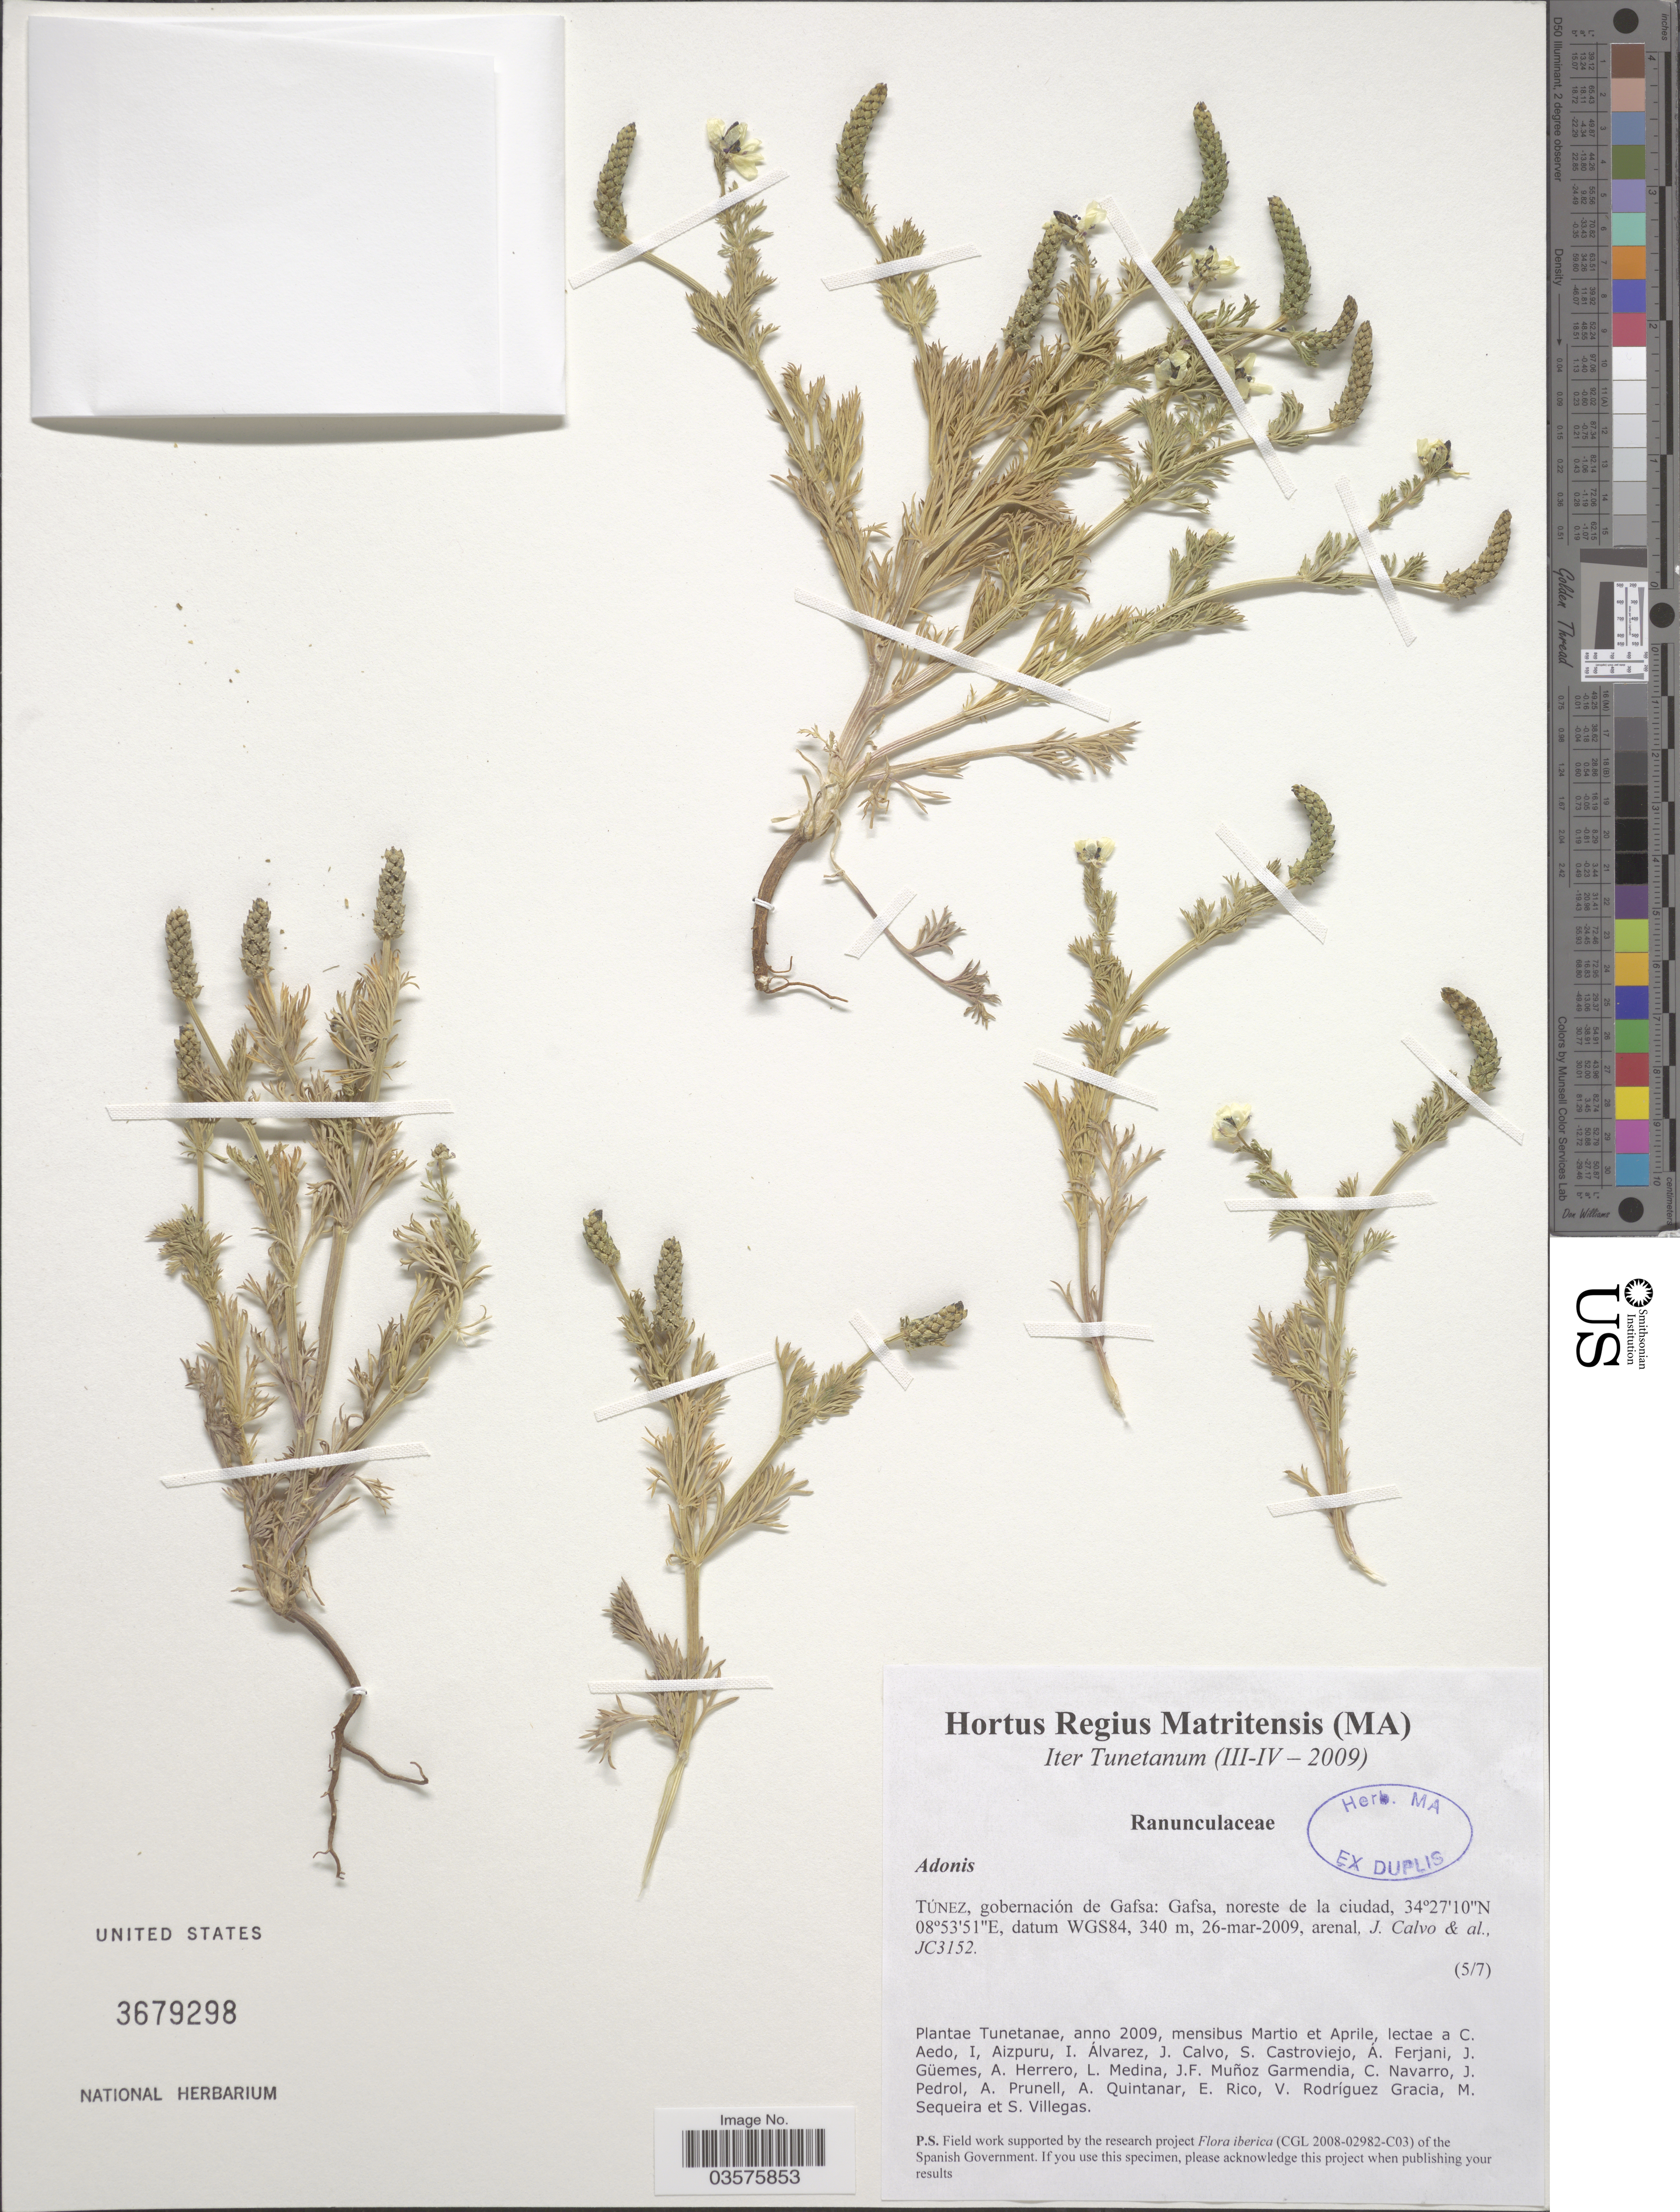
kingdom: Plantae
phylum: Tracheophyta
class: Magnoliopsida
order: Ranunculales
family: Ranunculaceae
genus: Adonis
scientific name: Adonis sp.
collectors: J. Calvo & et al.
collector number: JC3152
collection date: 2009-03-26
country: Tunisia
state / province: Gafsa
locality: Iter Tunetanum (III-IV - 2009). Túnez, gobernación de Gafsa: Gafsa, noreste de la ciudad.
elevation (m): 340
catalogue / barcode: US 3679298